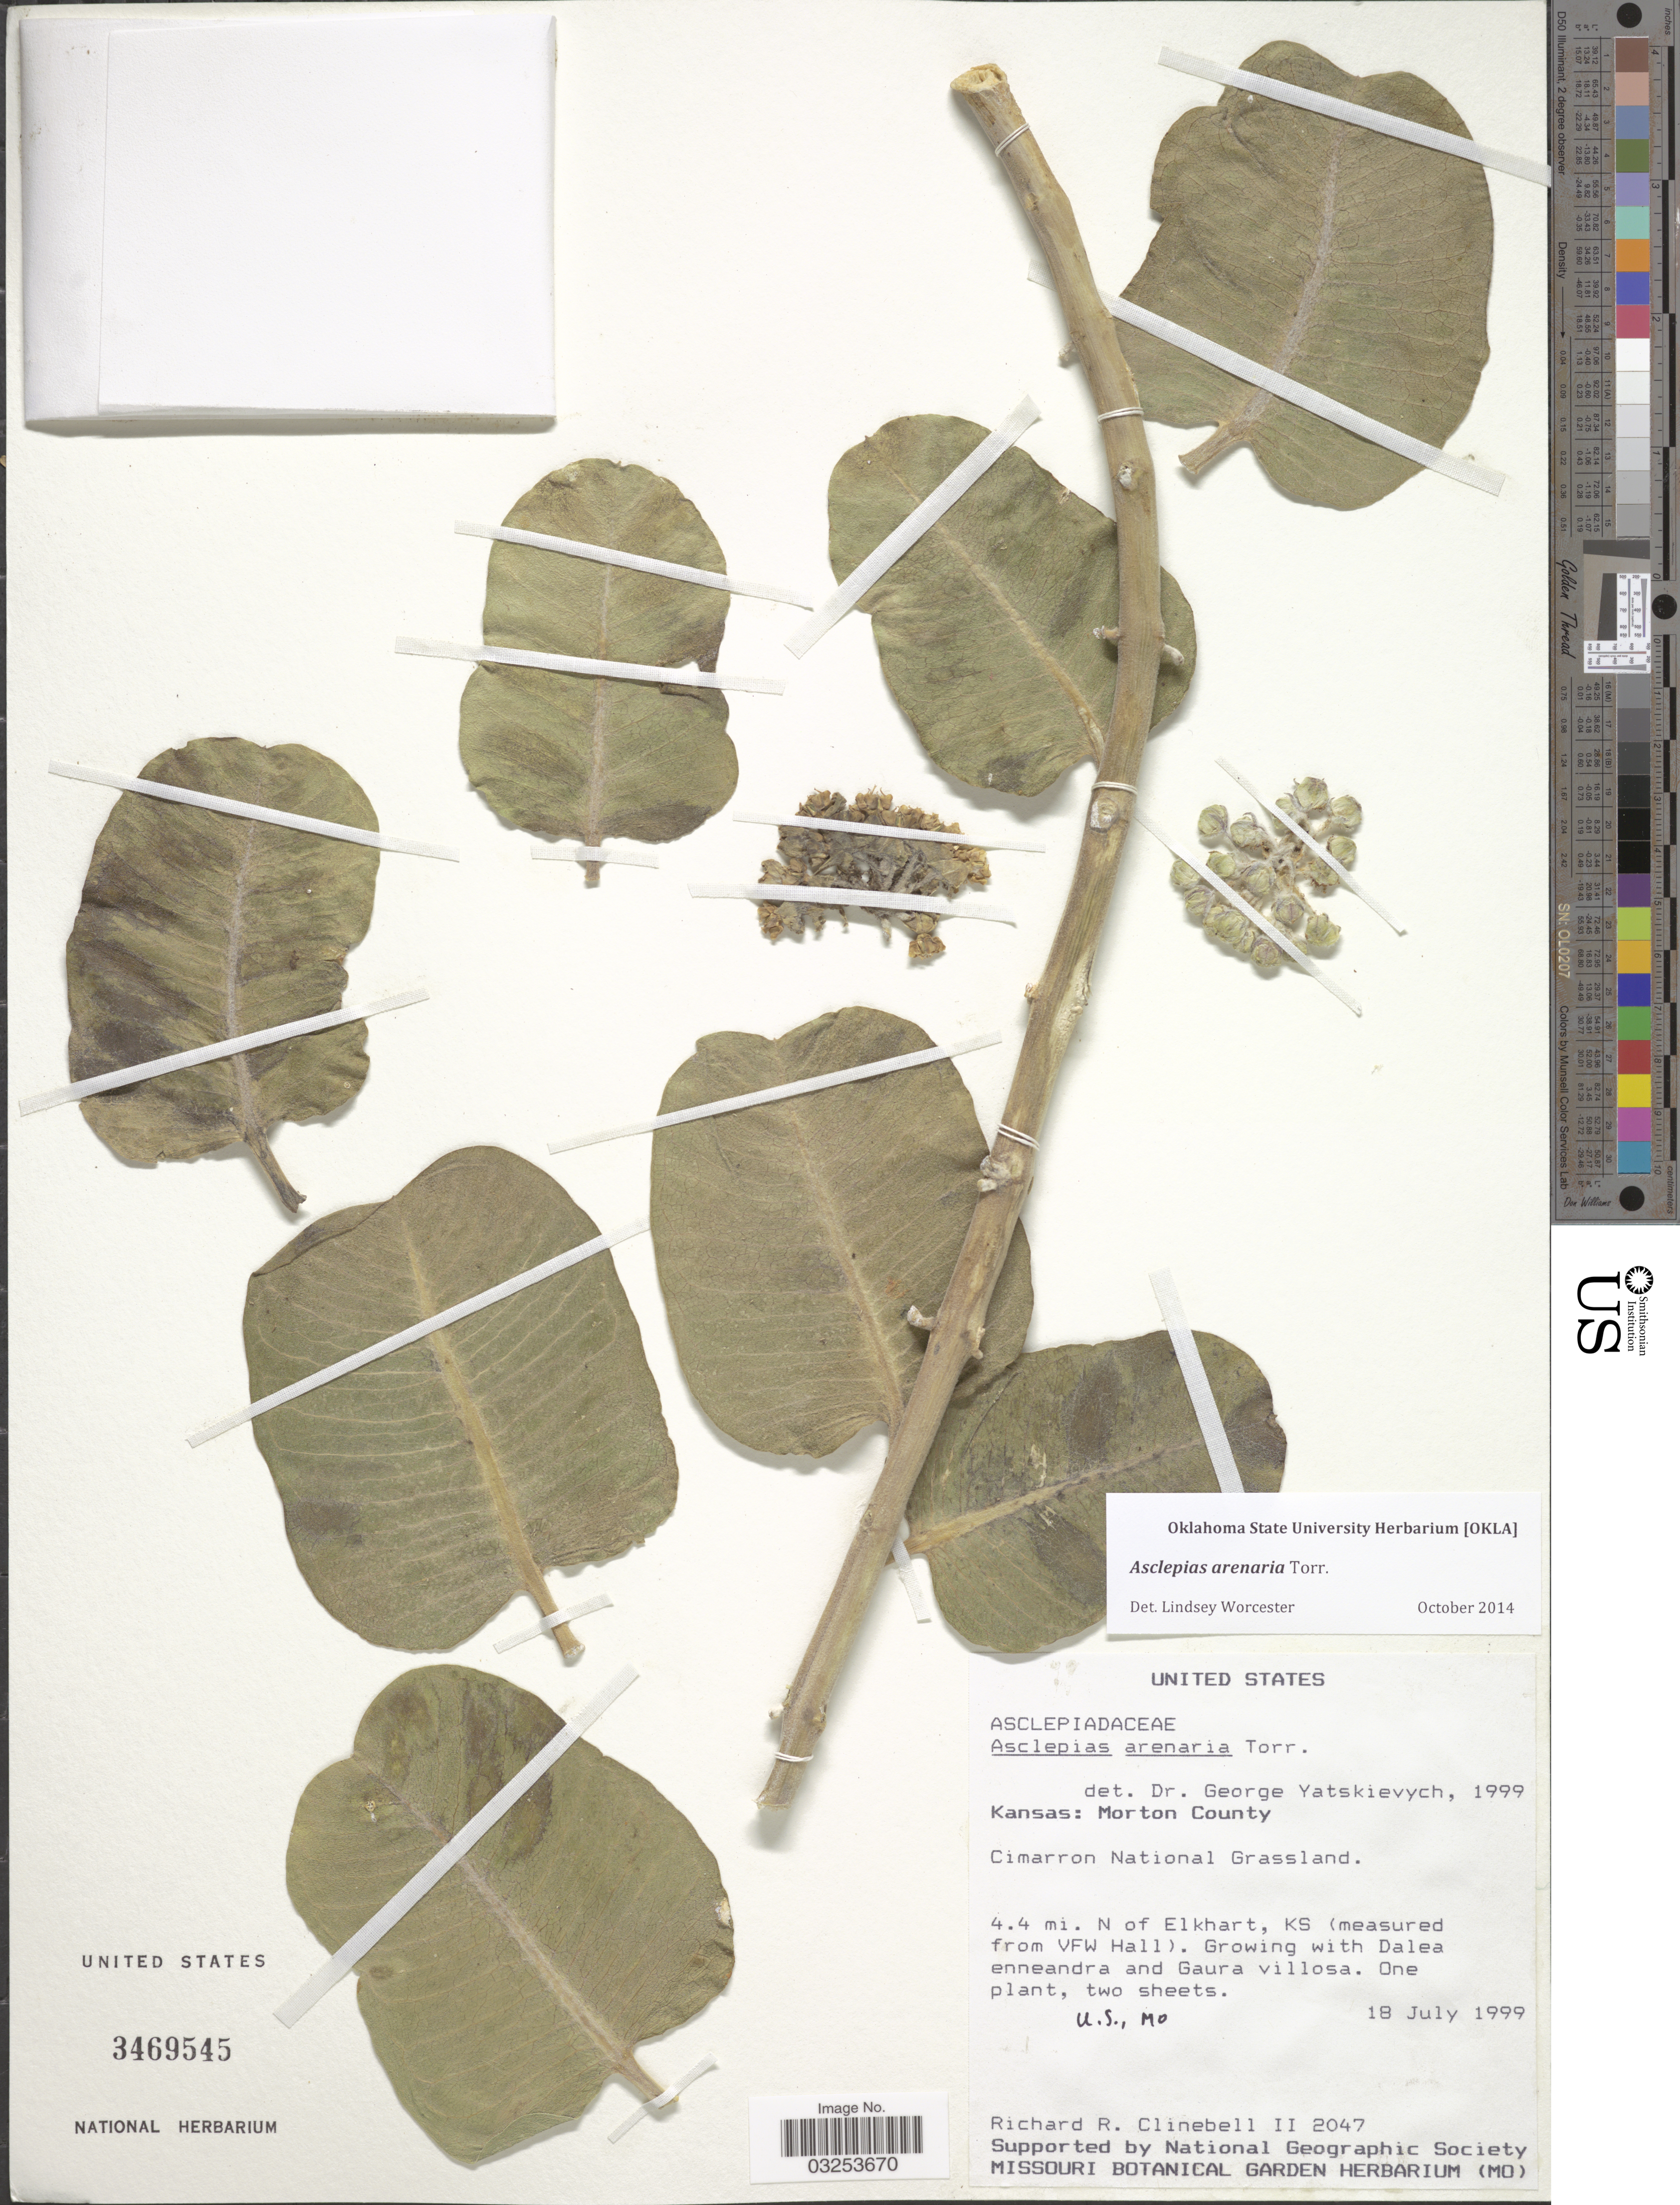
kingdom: Plantae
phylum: Tracheophyta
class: Magnoliopsida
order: Gentianales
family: Apocynaceae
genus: Asclepias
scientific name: Asclepias arenaria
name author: Torr.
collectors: R. Clinebell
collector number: II2047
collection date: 1999-07-18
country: United States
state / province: Kansas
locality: Morton County. Cimarron National Grassland. 4.4 mi. N of Elkhart, KS (meassured from VFW Hall).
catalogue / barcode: US 3469545